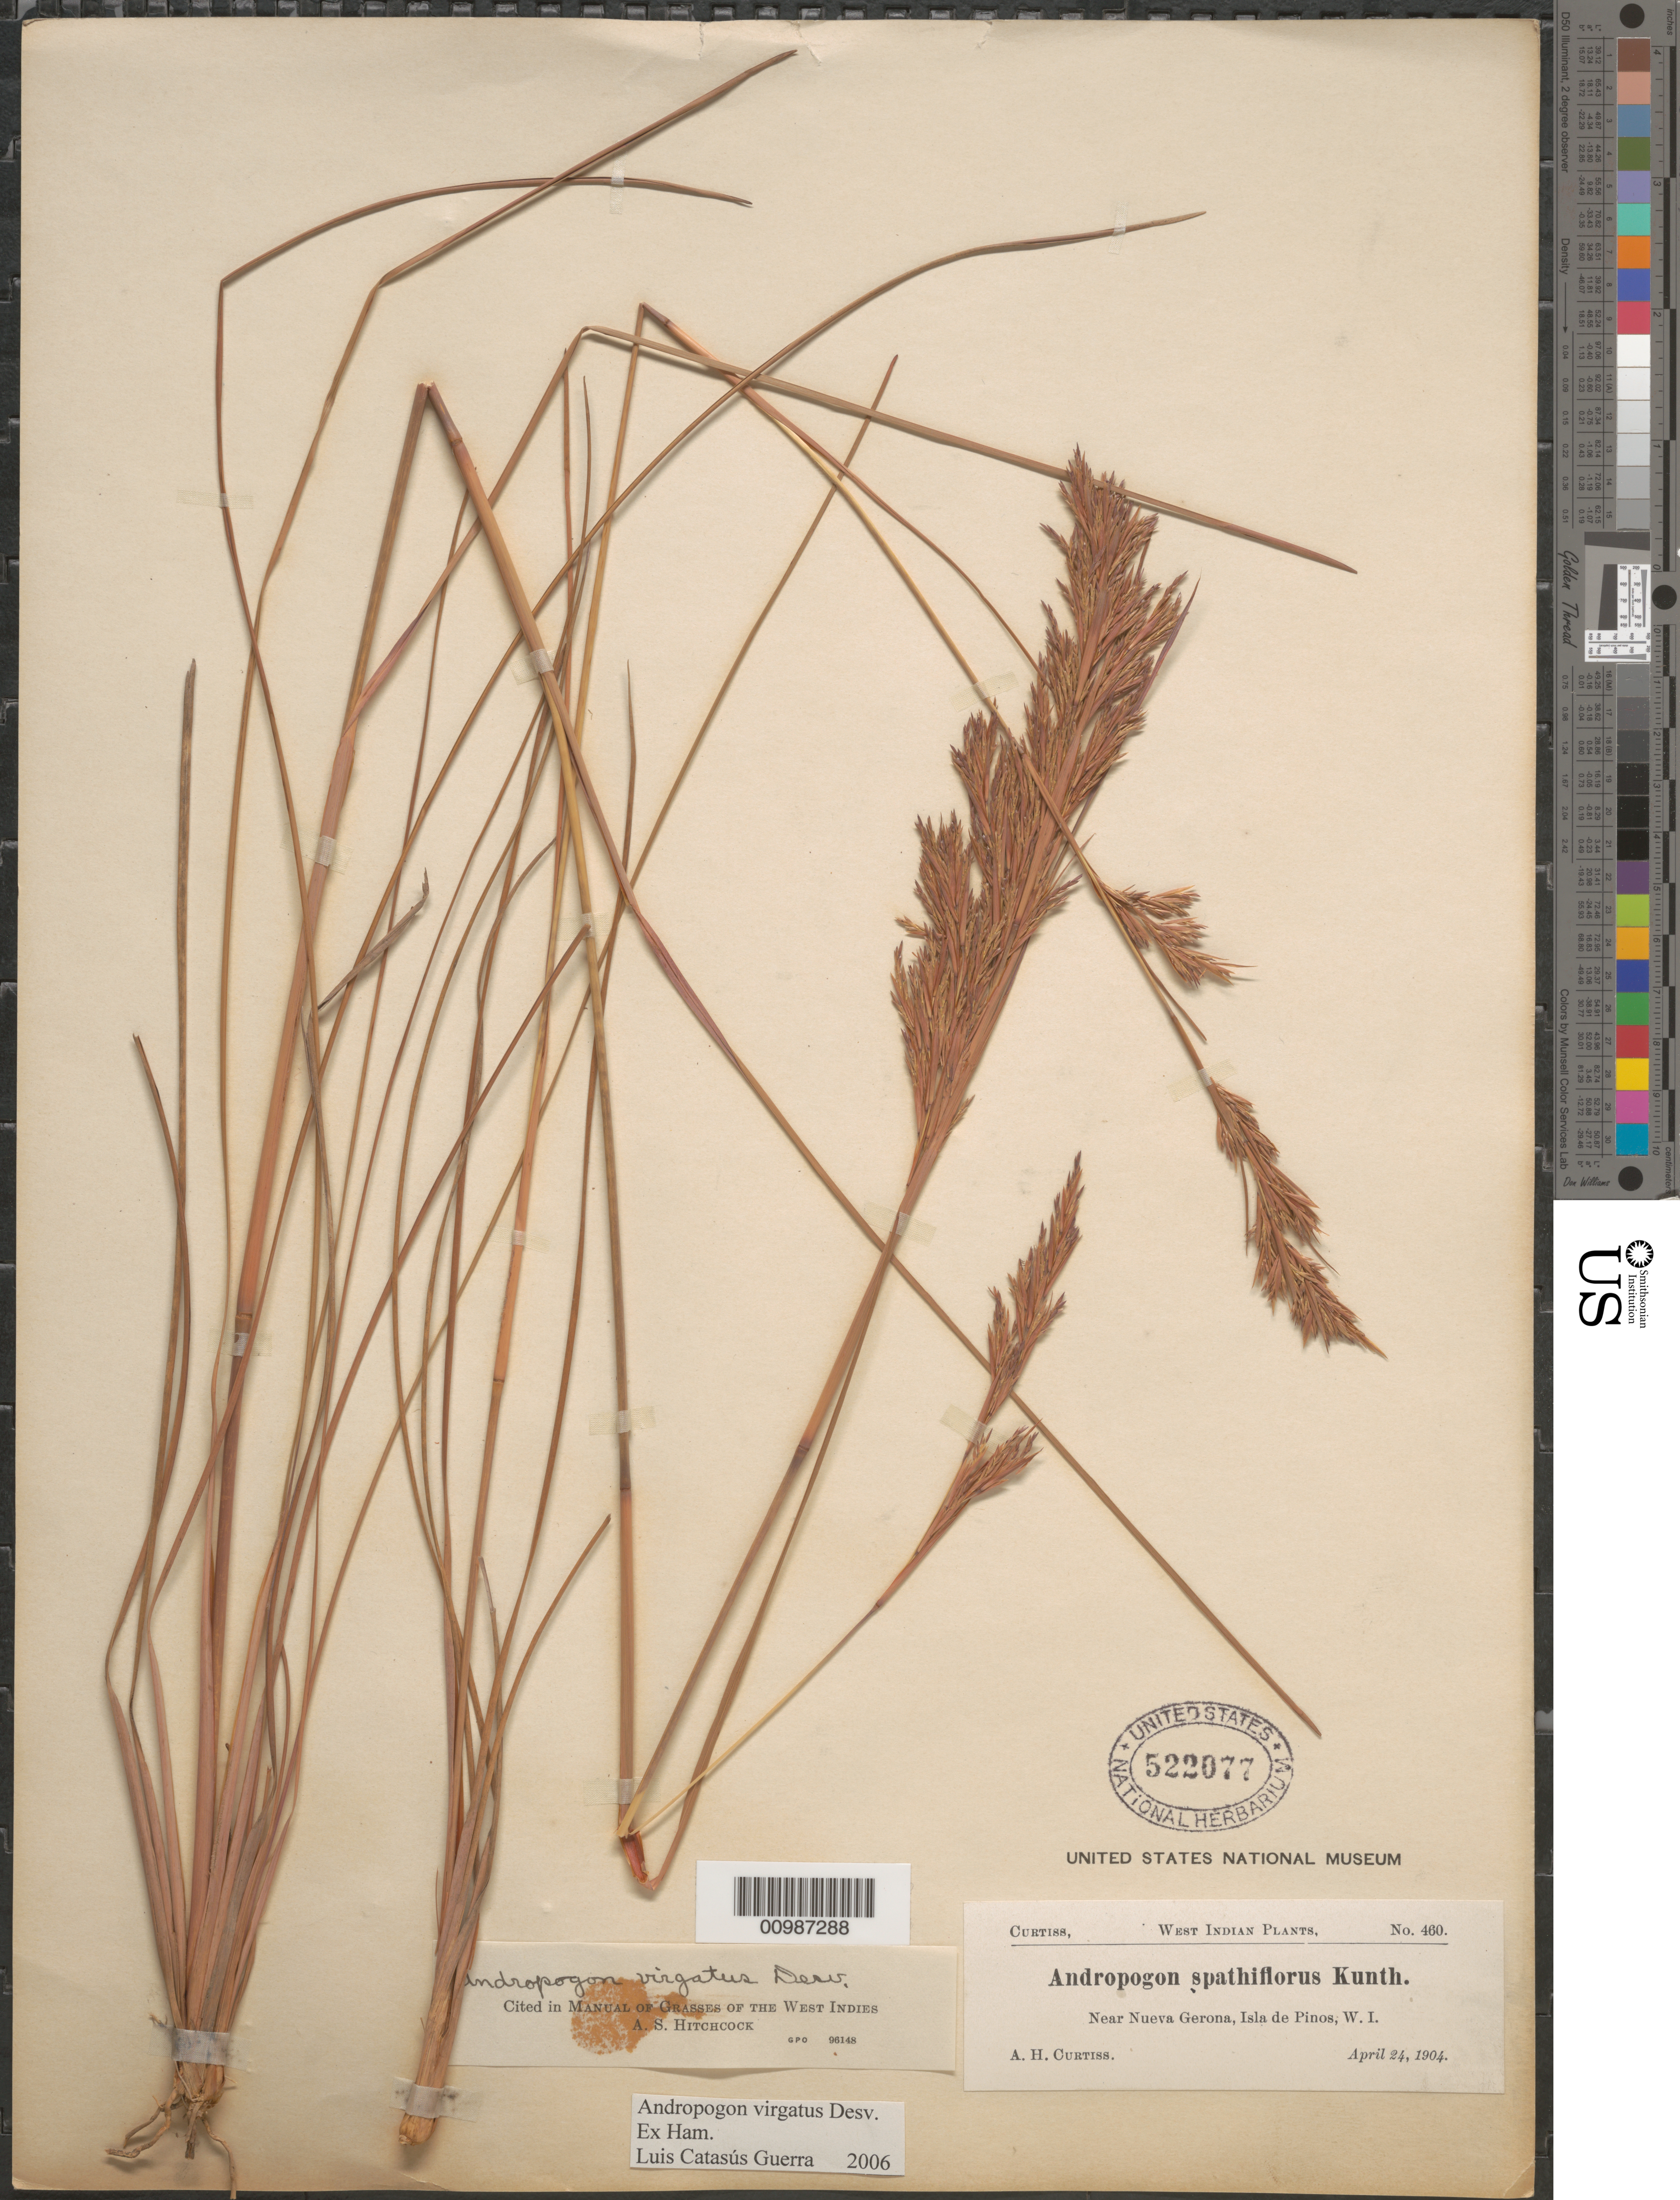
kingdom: Plantae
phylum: Tracheophyta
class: Liliopsida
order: Poales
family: Poaceae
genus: Andropogon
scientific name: Andropogon virgatus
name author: Desv. ex Ham.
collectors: A. H. Curtiss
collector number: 460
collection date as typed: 24 Apr 1904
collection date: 1904-04-24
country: Cuba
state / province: Isla de la Juventud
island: Isla de la Juventud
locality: [Isle of Pines], Near Nueva Gerona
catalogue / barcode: US 522077